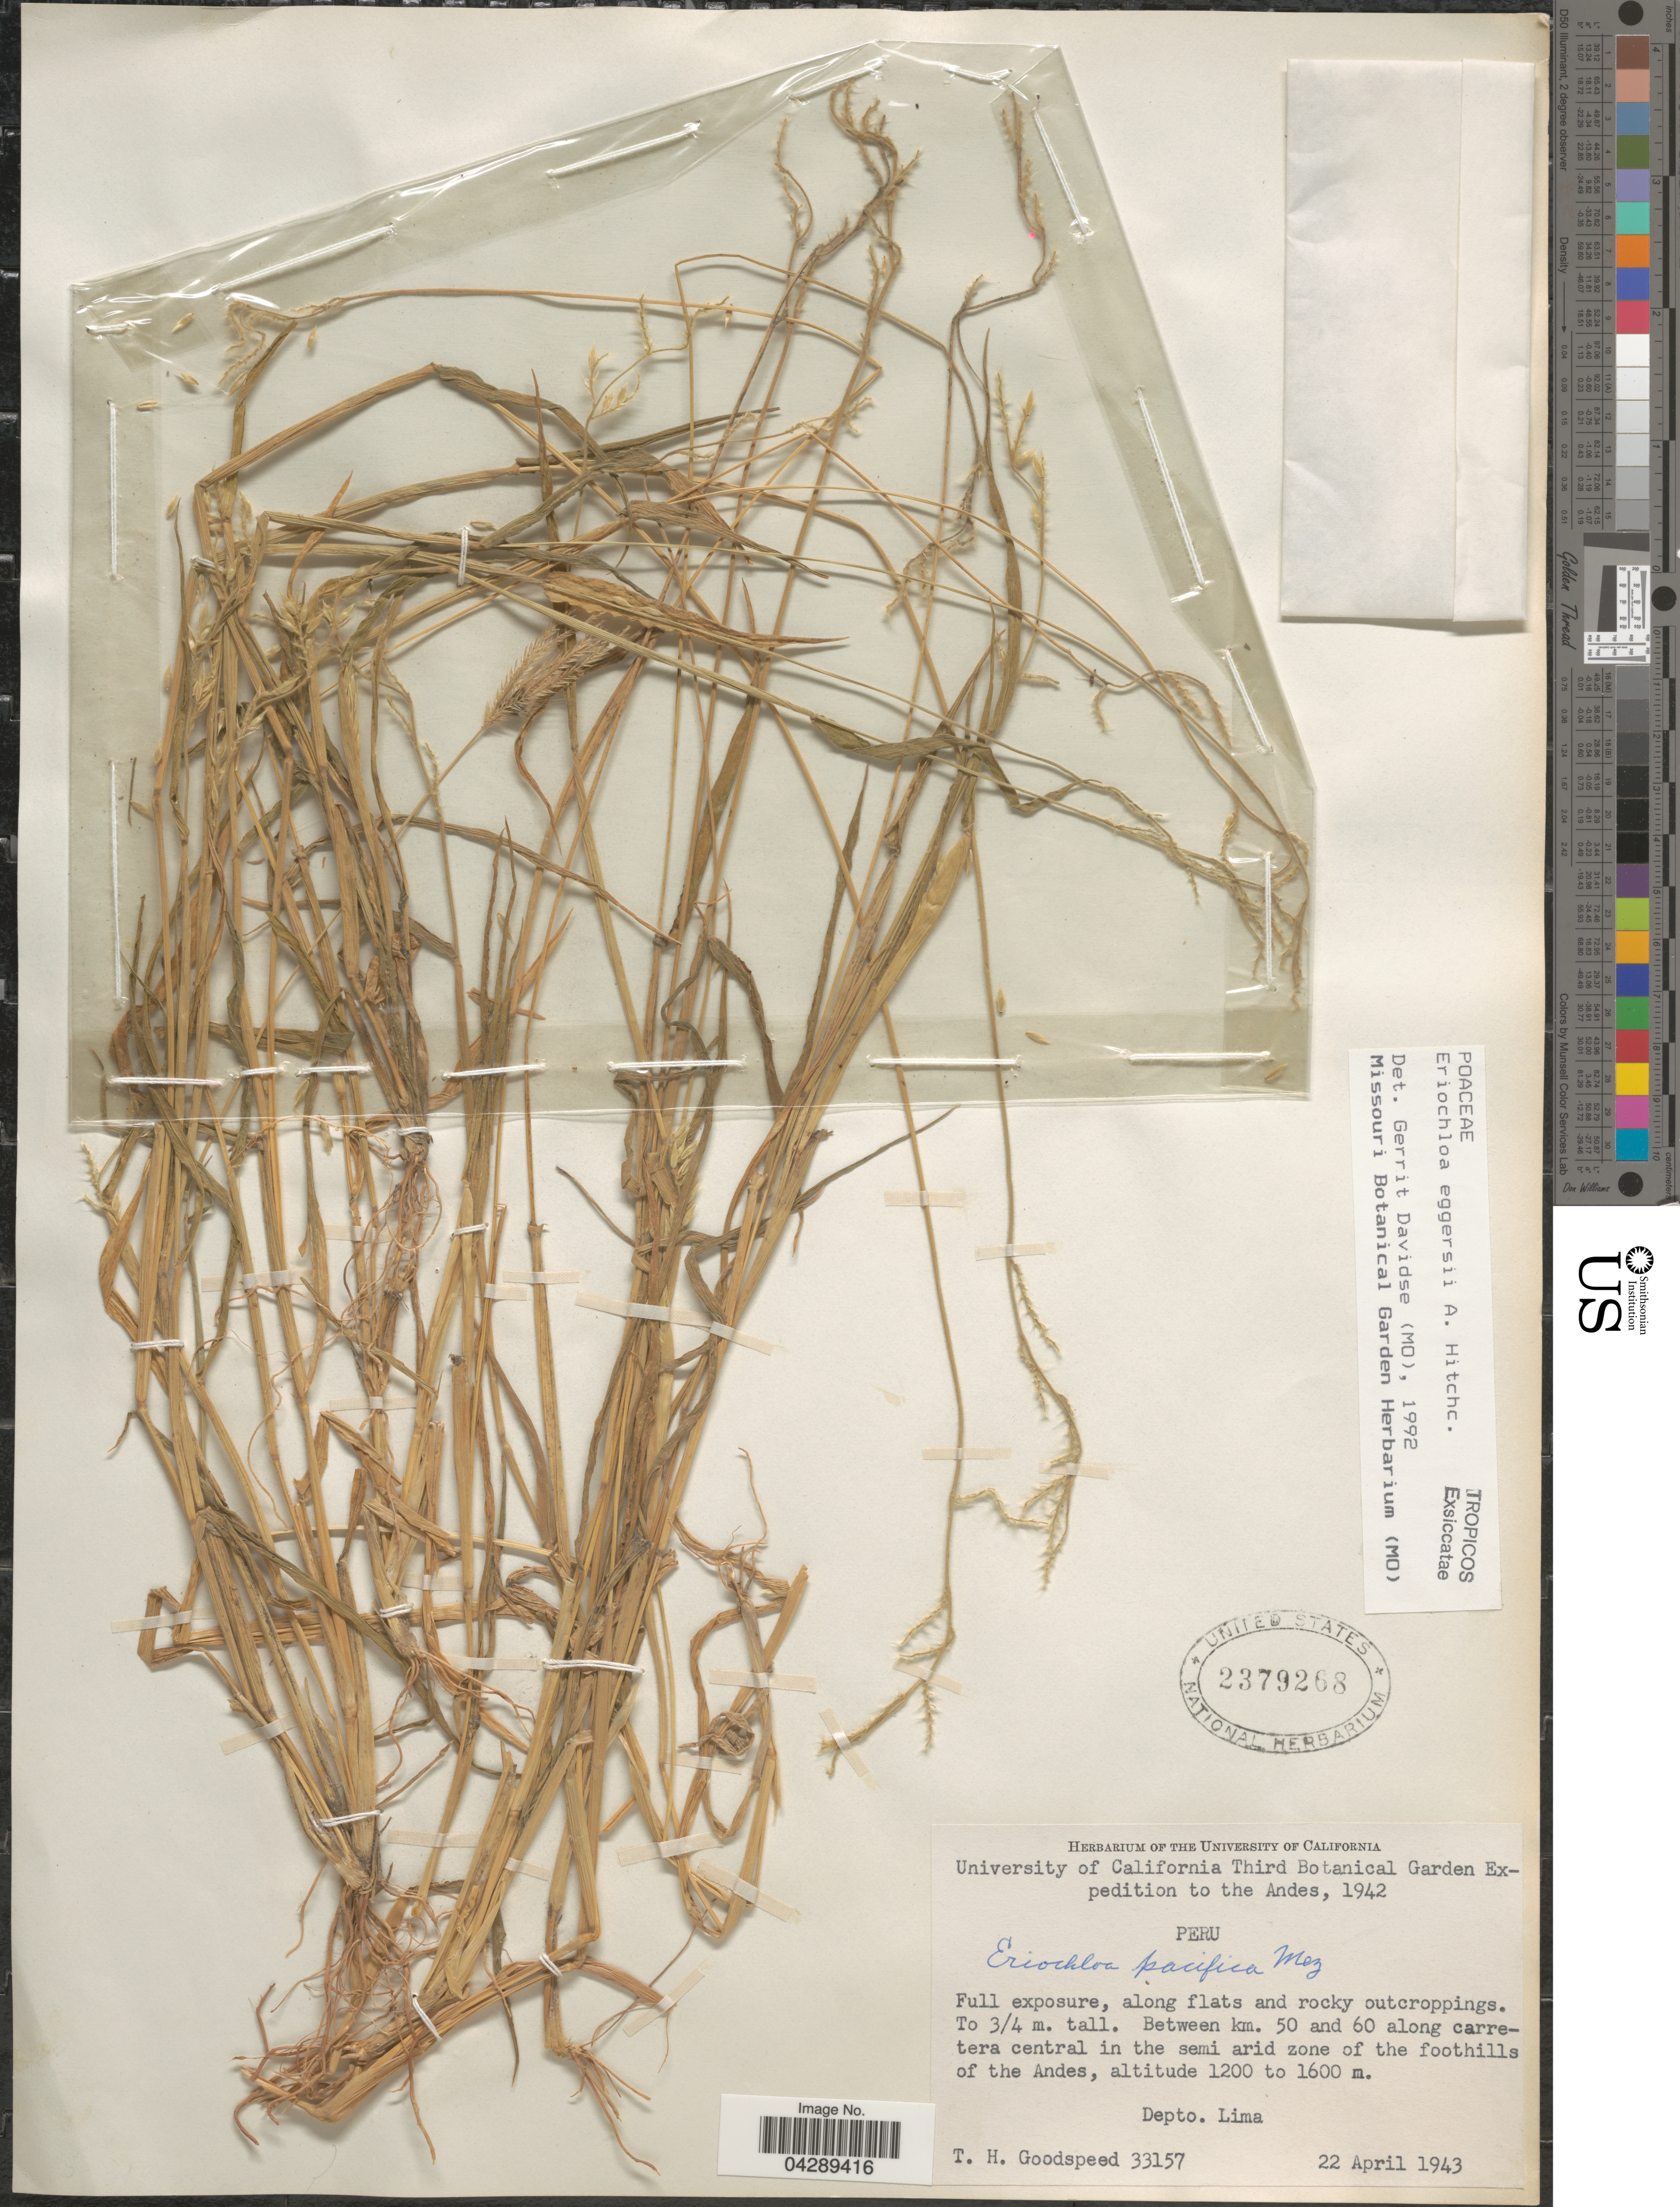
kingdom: Plantae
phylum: Tracheophyta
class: Liliopsida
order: Poales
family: Poaceae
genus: Eriochloa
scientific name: Eriochloa eggersii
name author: Hitchc.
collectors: T. Goodspeed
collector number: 33157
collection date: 1943-04-22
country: Peru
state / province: Lima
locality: Along flats and rocky outcroppings. Between km. 50 and 60 along carretera central in the semi arid zone of the foothills of the Andes, Depto. Lima.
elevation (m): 1200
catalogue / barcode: US 2379268